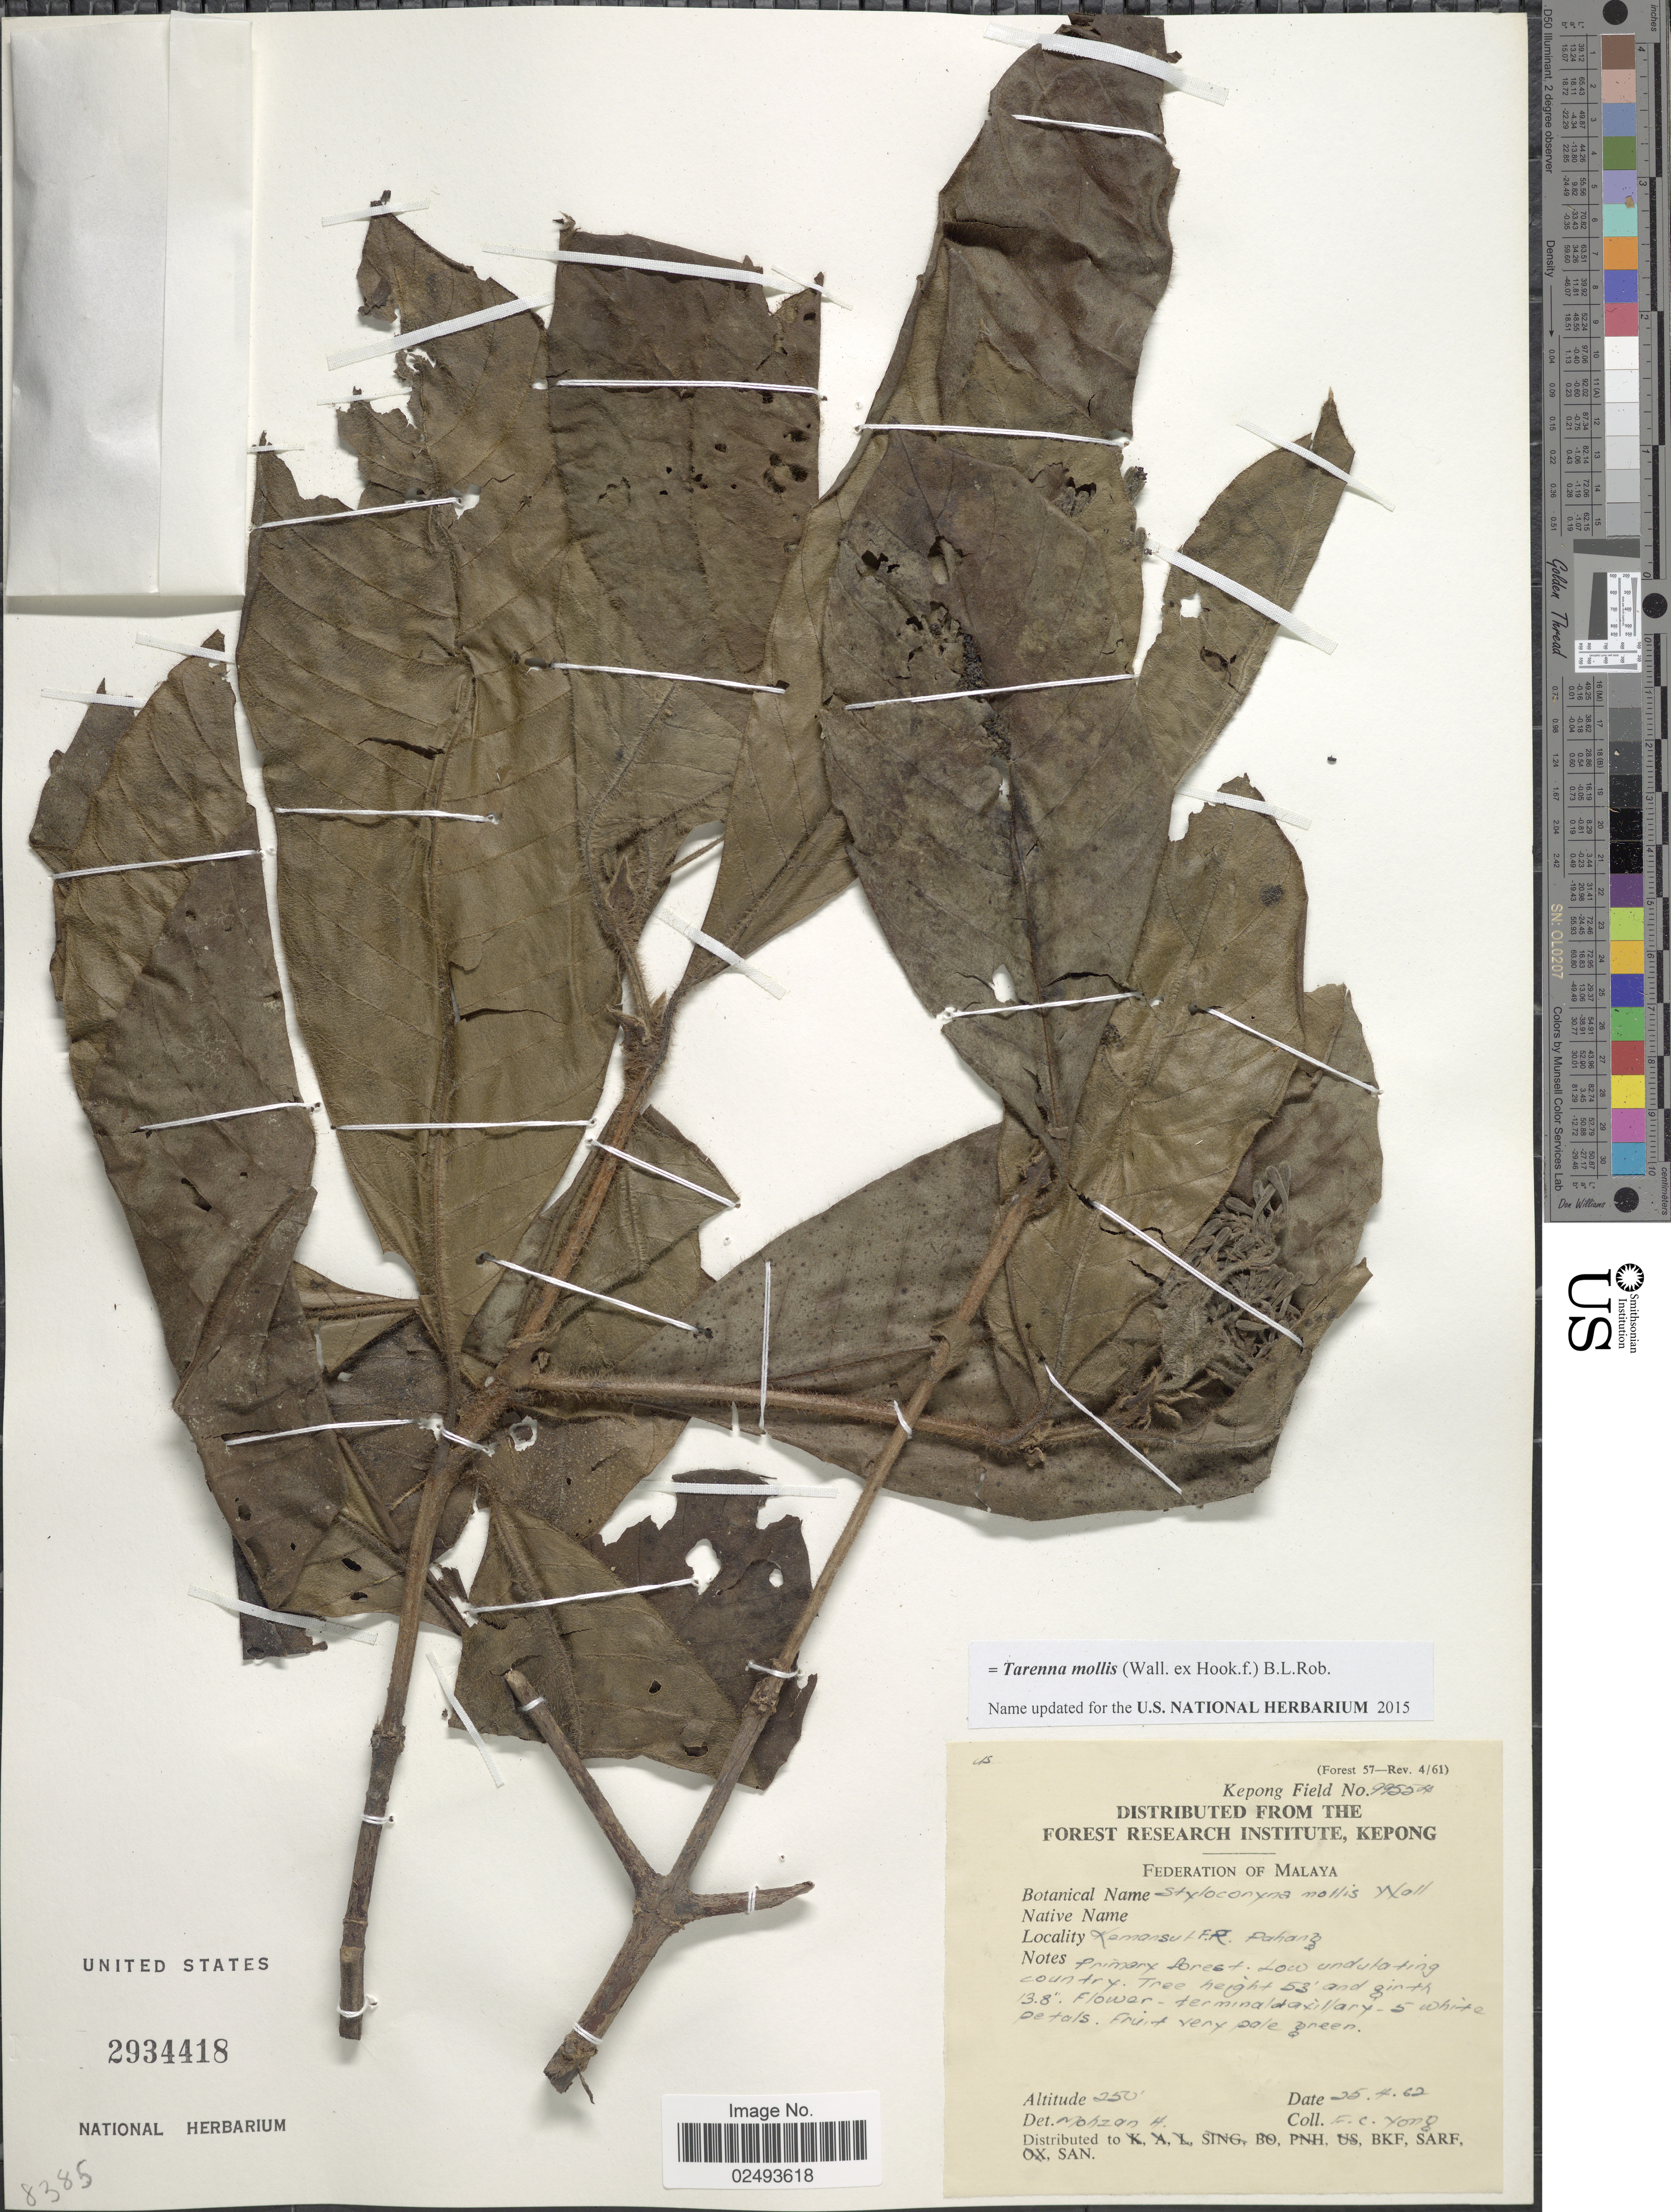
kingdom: Plantae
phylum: Tracheophyta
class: Magnoliopsida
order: Gentianales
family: Rubiaceae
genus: Tarenna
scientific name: Tarenna mollis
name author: (Wall. ex Hook. f.) B.L. Rob.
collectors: F. Yong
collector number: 99554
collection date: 1962-04-25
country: Malaysia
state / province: Pahang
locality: Kamansut F.R., Pahang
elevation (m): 76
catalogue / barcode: US 2934418